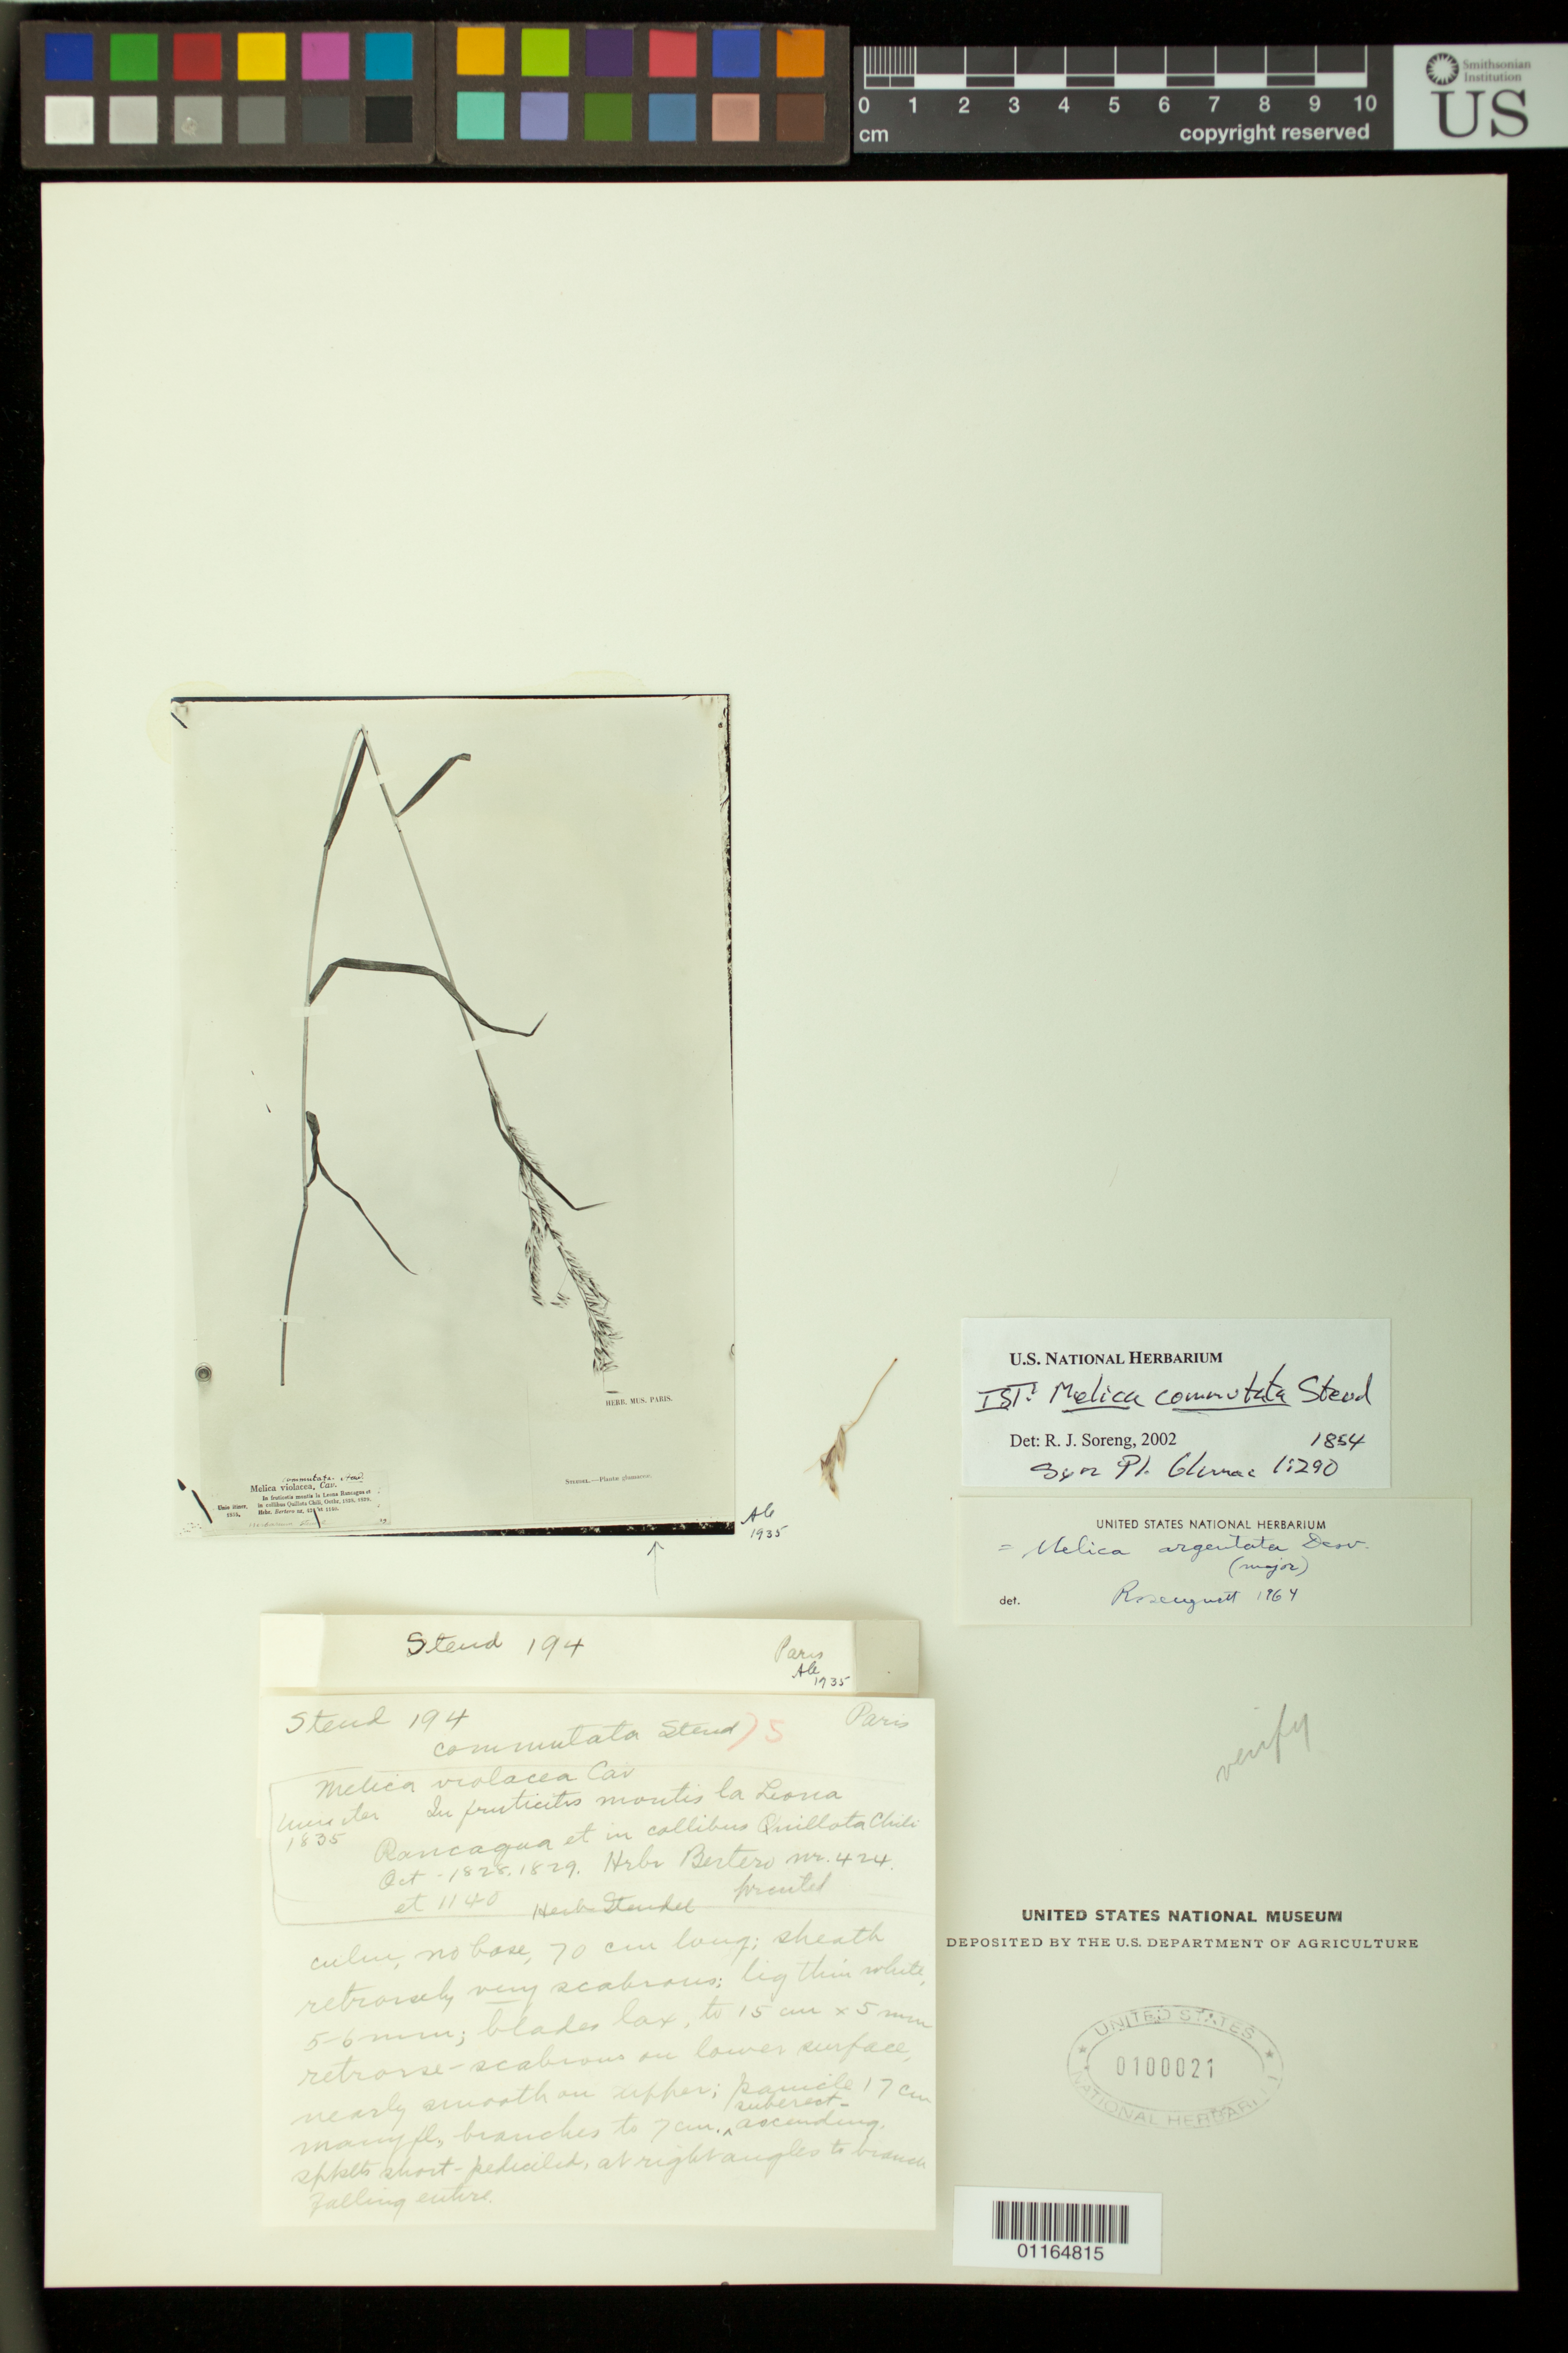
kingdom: Plantae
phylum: Tracheophyta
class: Liliopsida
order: Poales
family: Poaceae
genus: Melica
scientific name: Melica commutata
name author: Steud.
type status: Type Collection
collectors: E. G. von Steudel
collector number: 194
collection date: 1828-10/1829-10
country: Chile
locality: Quillota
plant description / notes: Photograph and fragmentary material of type specimen ex herb. Paris. "Steudel 194" on fragment packet, "Hrbr. Bertero nr. 424 et 1140" on photograph [as cited in protologue].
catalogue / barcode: US 100021